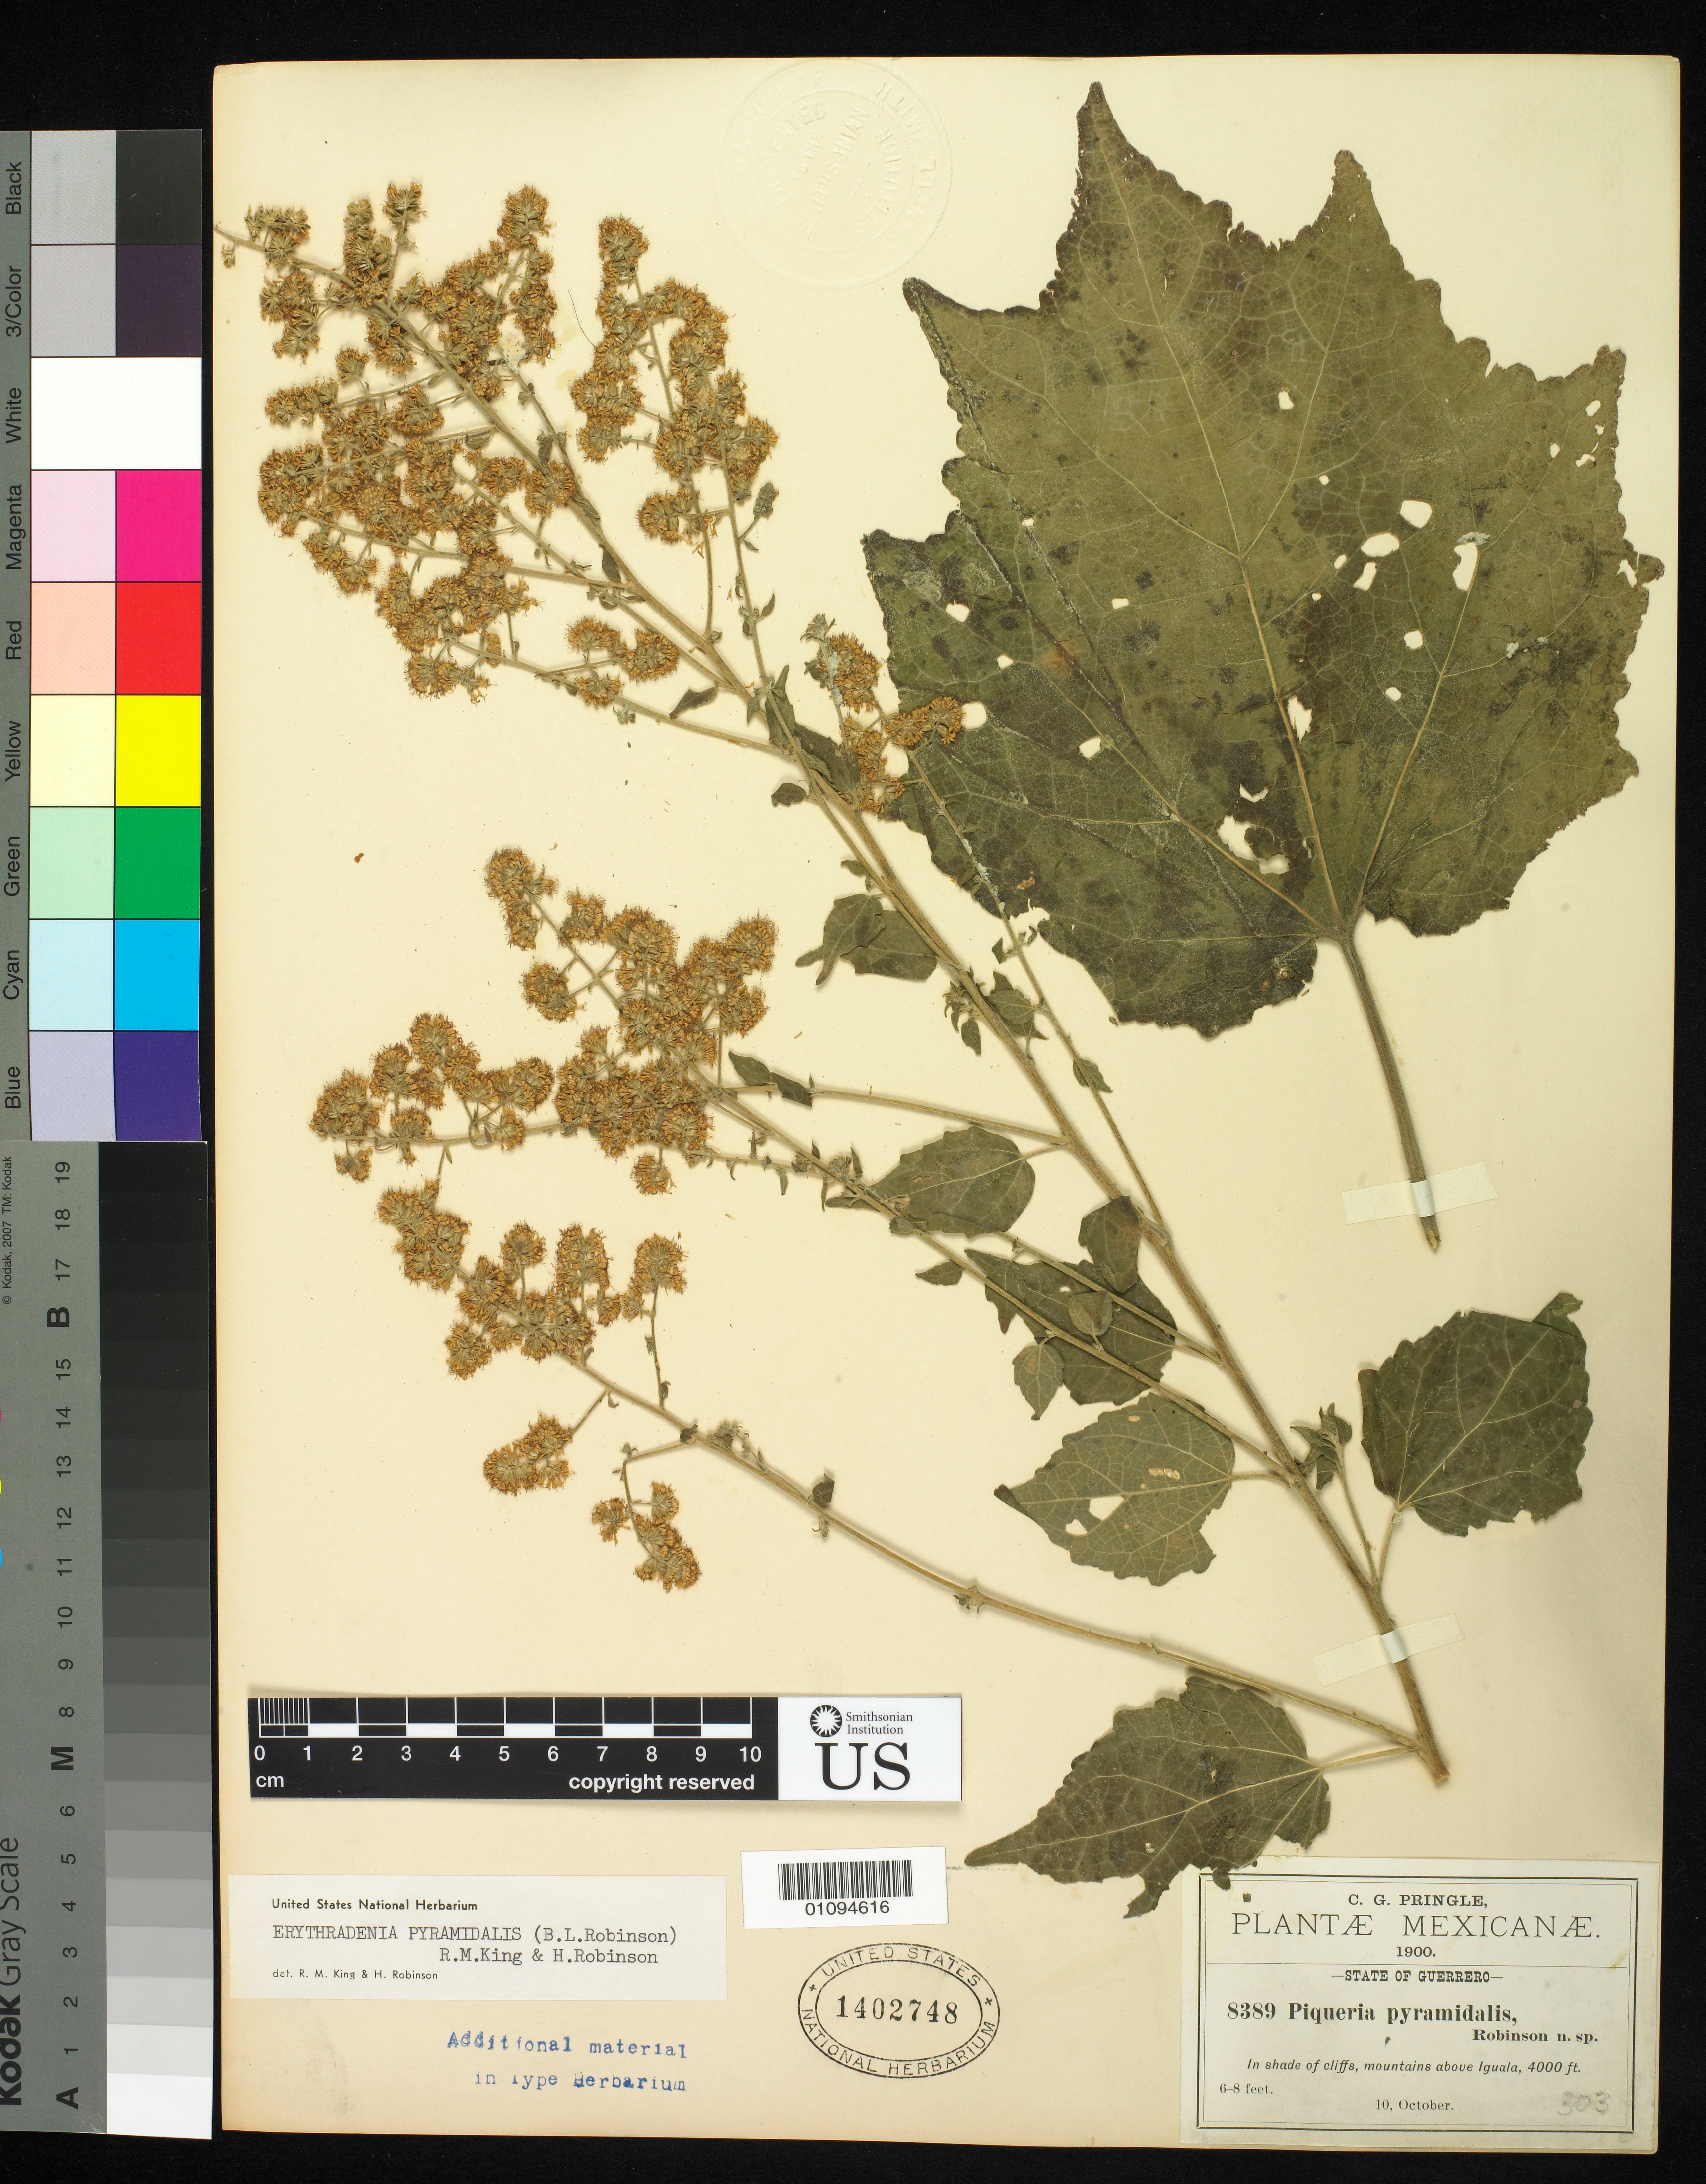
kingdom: Plantae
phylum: Tracheophyta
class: Magnoliopsida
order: Asterales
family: Asteraceae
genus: Piqueria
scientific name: Piqueria pyramidalis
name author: B.L. Rob.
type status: Isotype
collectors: C. G. Pringle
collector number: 8389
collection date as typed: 10 Oct 1900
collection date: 1900-10-10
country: Mexico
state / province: Guerrero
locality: Above Iguala.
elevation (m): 1230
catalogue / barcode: US 1402748